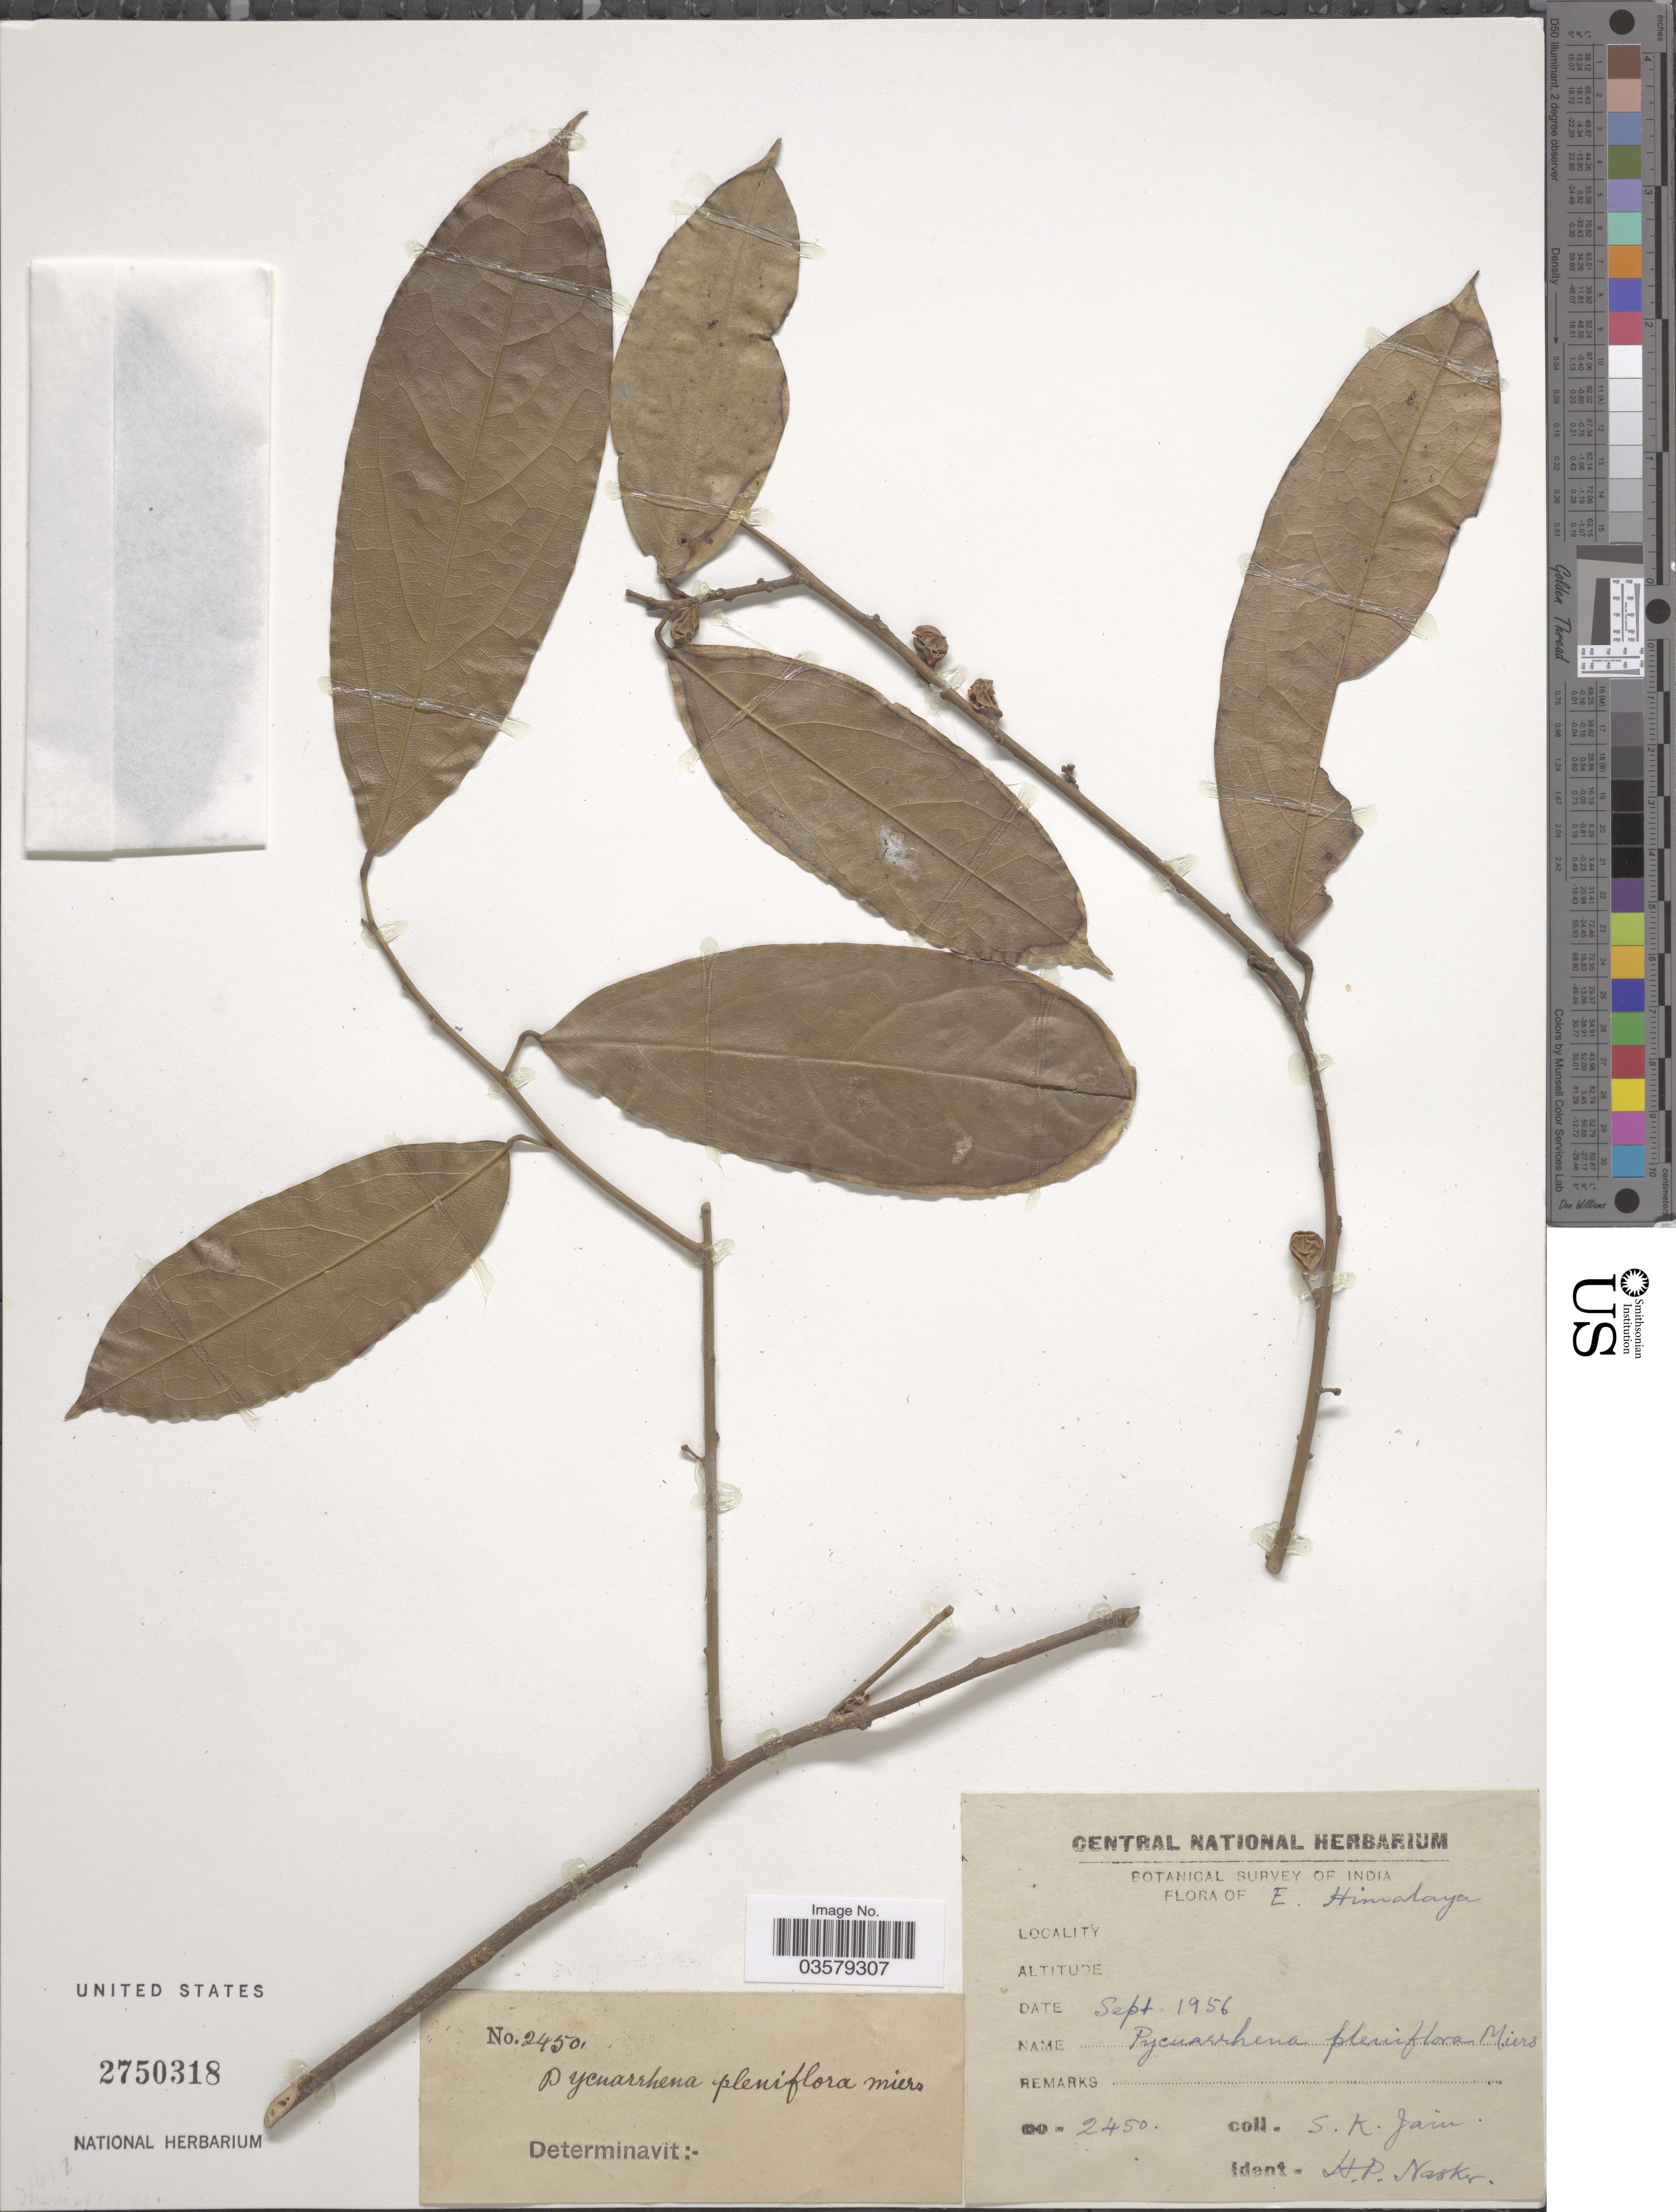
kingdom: Plantae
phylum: Tracheophyta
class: Magnoliopsida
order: Ranunculales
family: Menispermaceae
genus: Pycnarrhena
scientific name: Pycnarrhena pleniflora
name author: Miers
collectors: S. Jain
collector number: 2450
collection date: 1956-09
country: India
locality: E. Himalaya.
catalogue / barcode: US 2750318